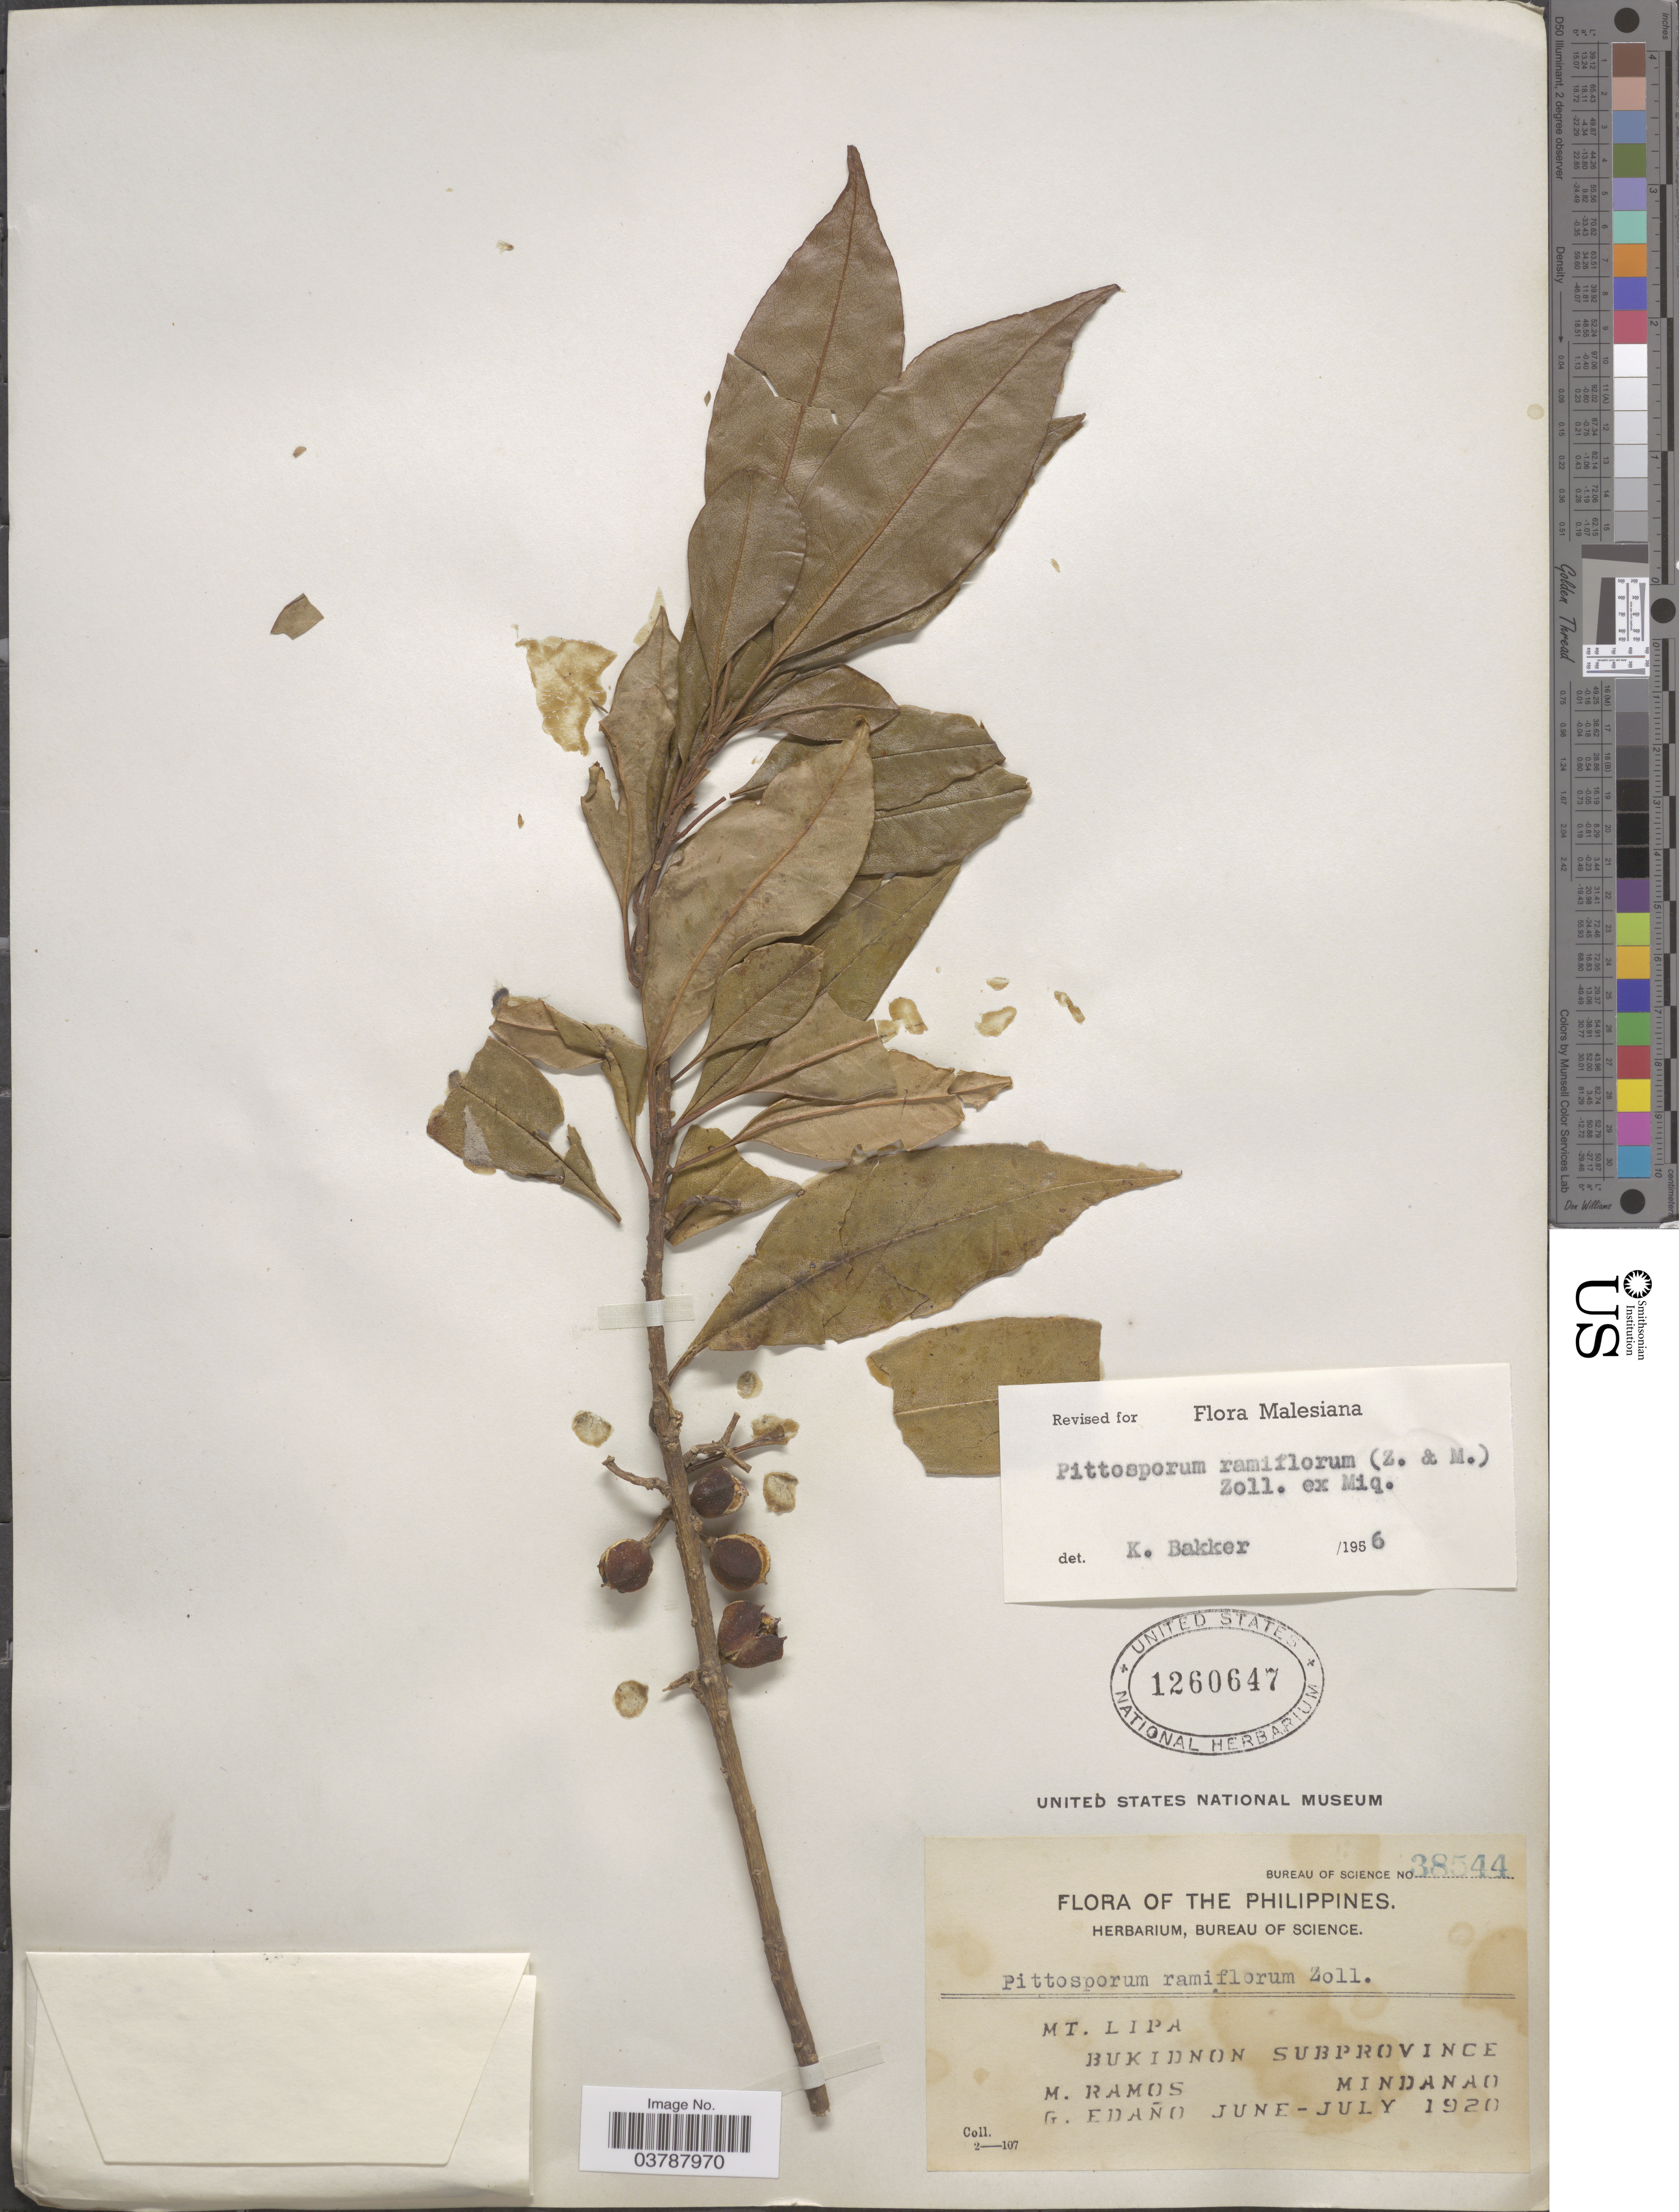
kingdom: Plantae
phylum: Tracheophyta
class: Magnoliopsida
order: Apiales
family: Pittosporaceae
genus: Pittosporum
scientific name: Pittosporum ramiflorum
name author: (Zoll. & Mor.) Zoll.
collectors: M. Ramos & G. Edaño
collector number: Bureau of Science 38544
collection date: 1920-06/1920-07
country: Philippines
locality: Mt. Lipa. Bukidnon Subprovince, Mindanao.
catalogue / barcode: US 1260647